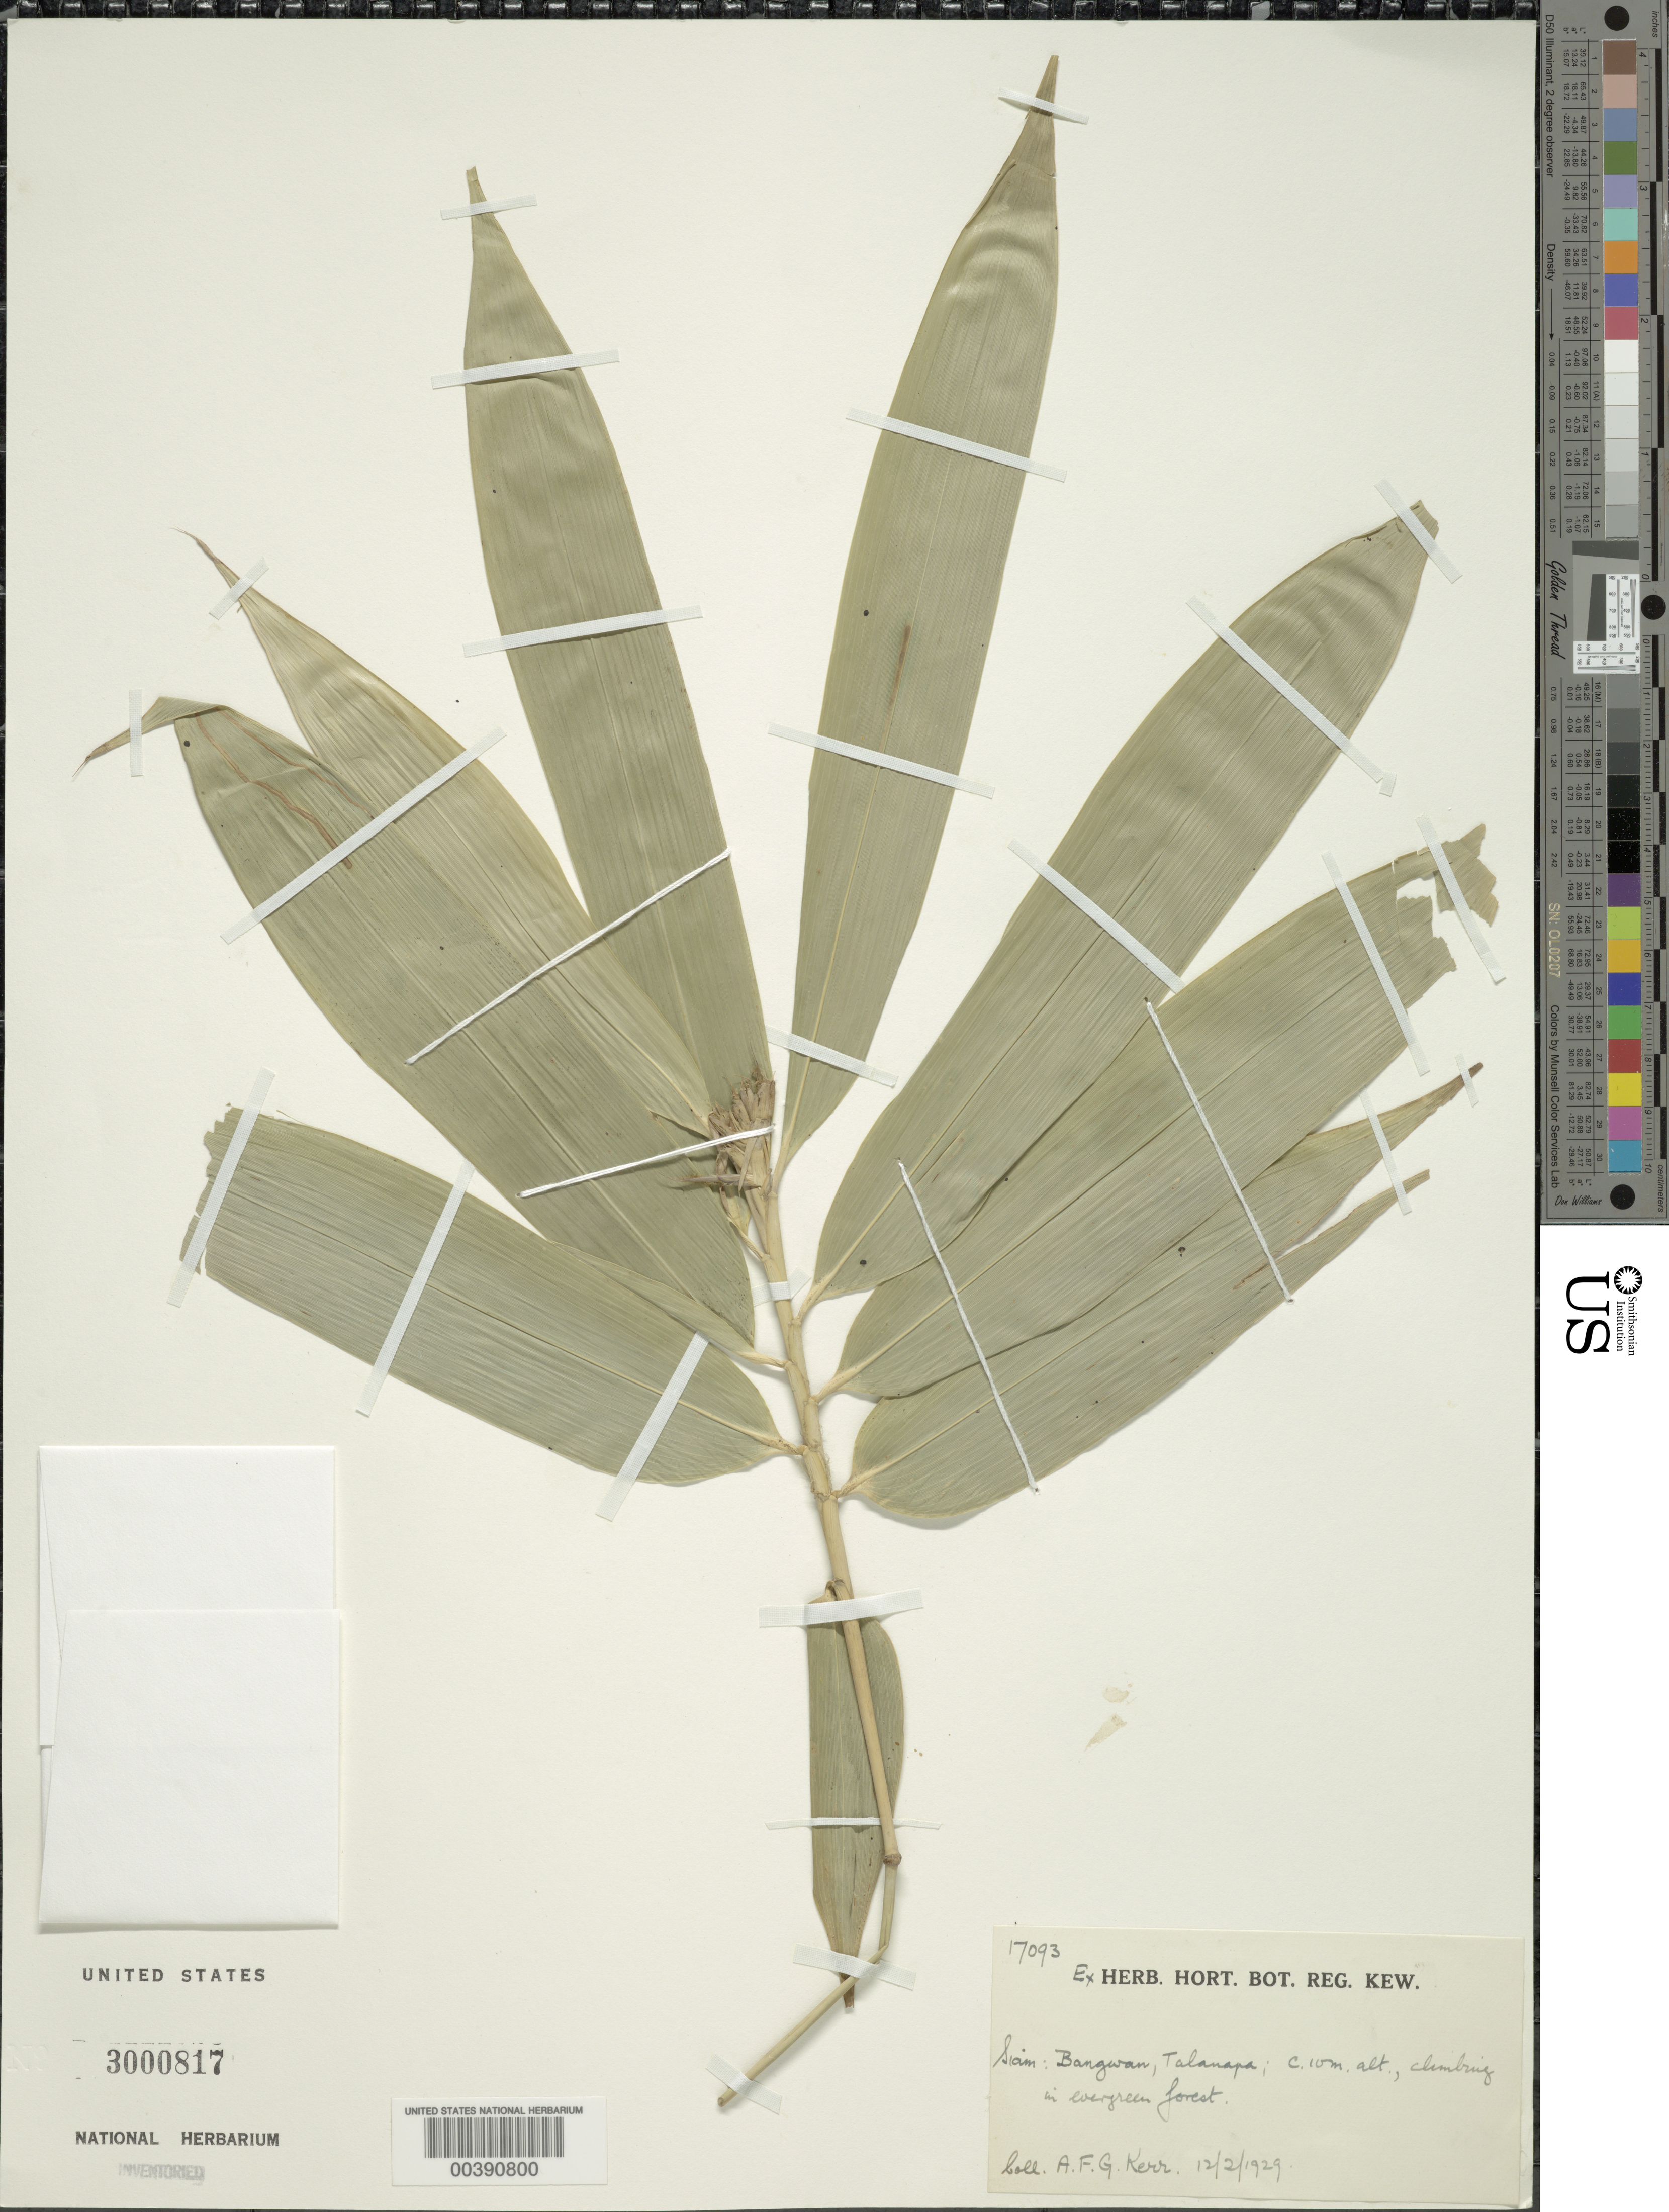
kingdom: Plantae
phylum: Tracheophyta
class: Liliopsida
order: Poales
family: Poaceae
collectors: A. F. G. Kerr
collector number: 17093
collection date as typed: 12 Feb 1929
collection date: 1929-02-12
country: Thailand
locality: Bangwan, talanapa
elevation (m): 10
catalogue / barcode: US 3000817